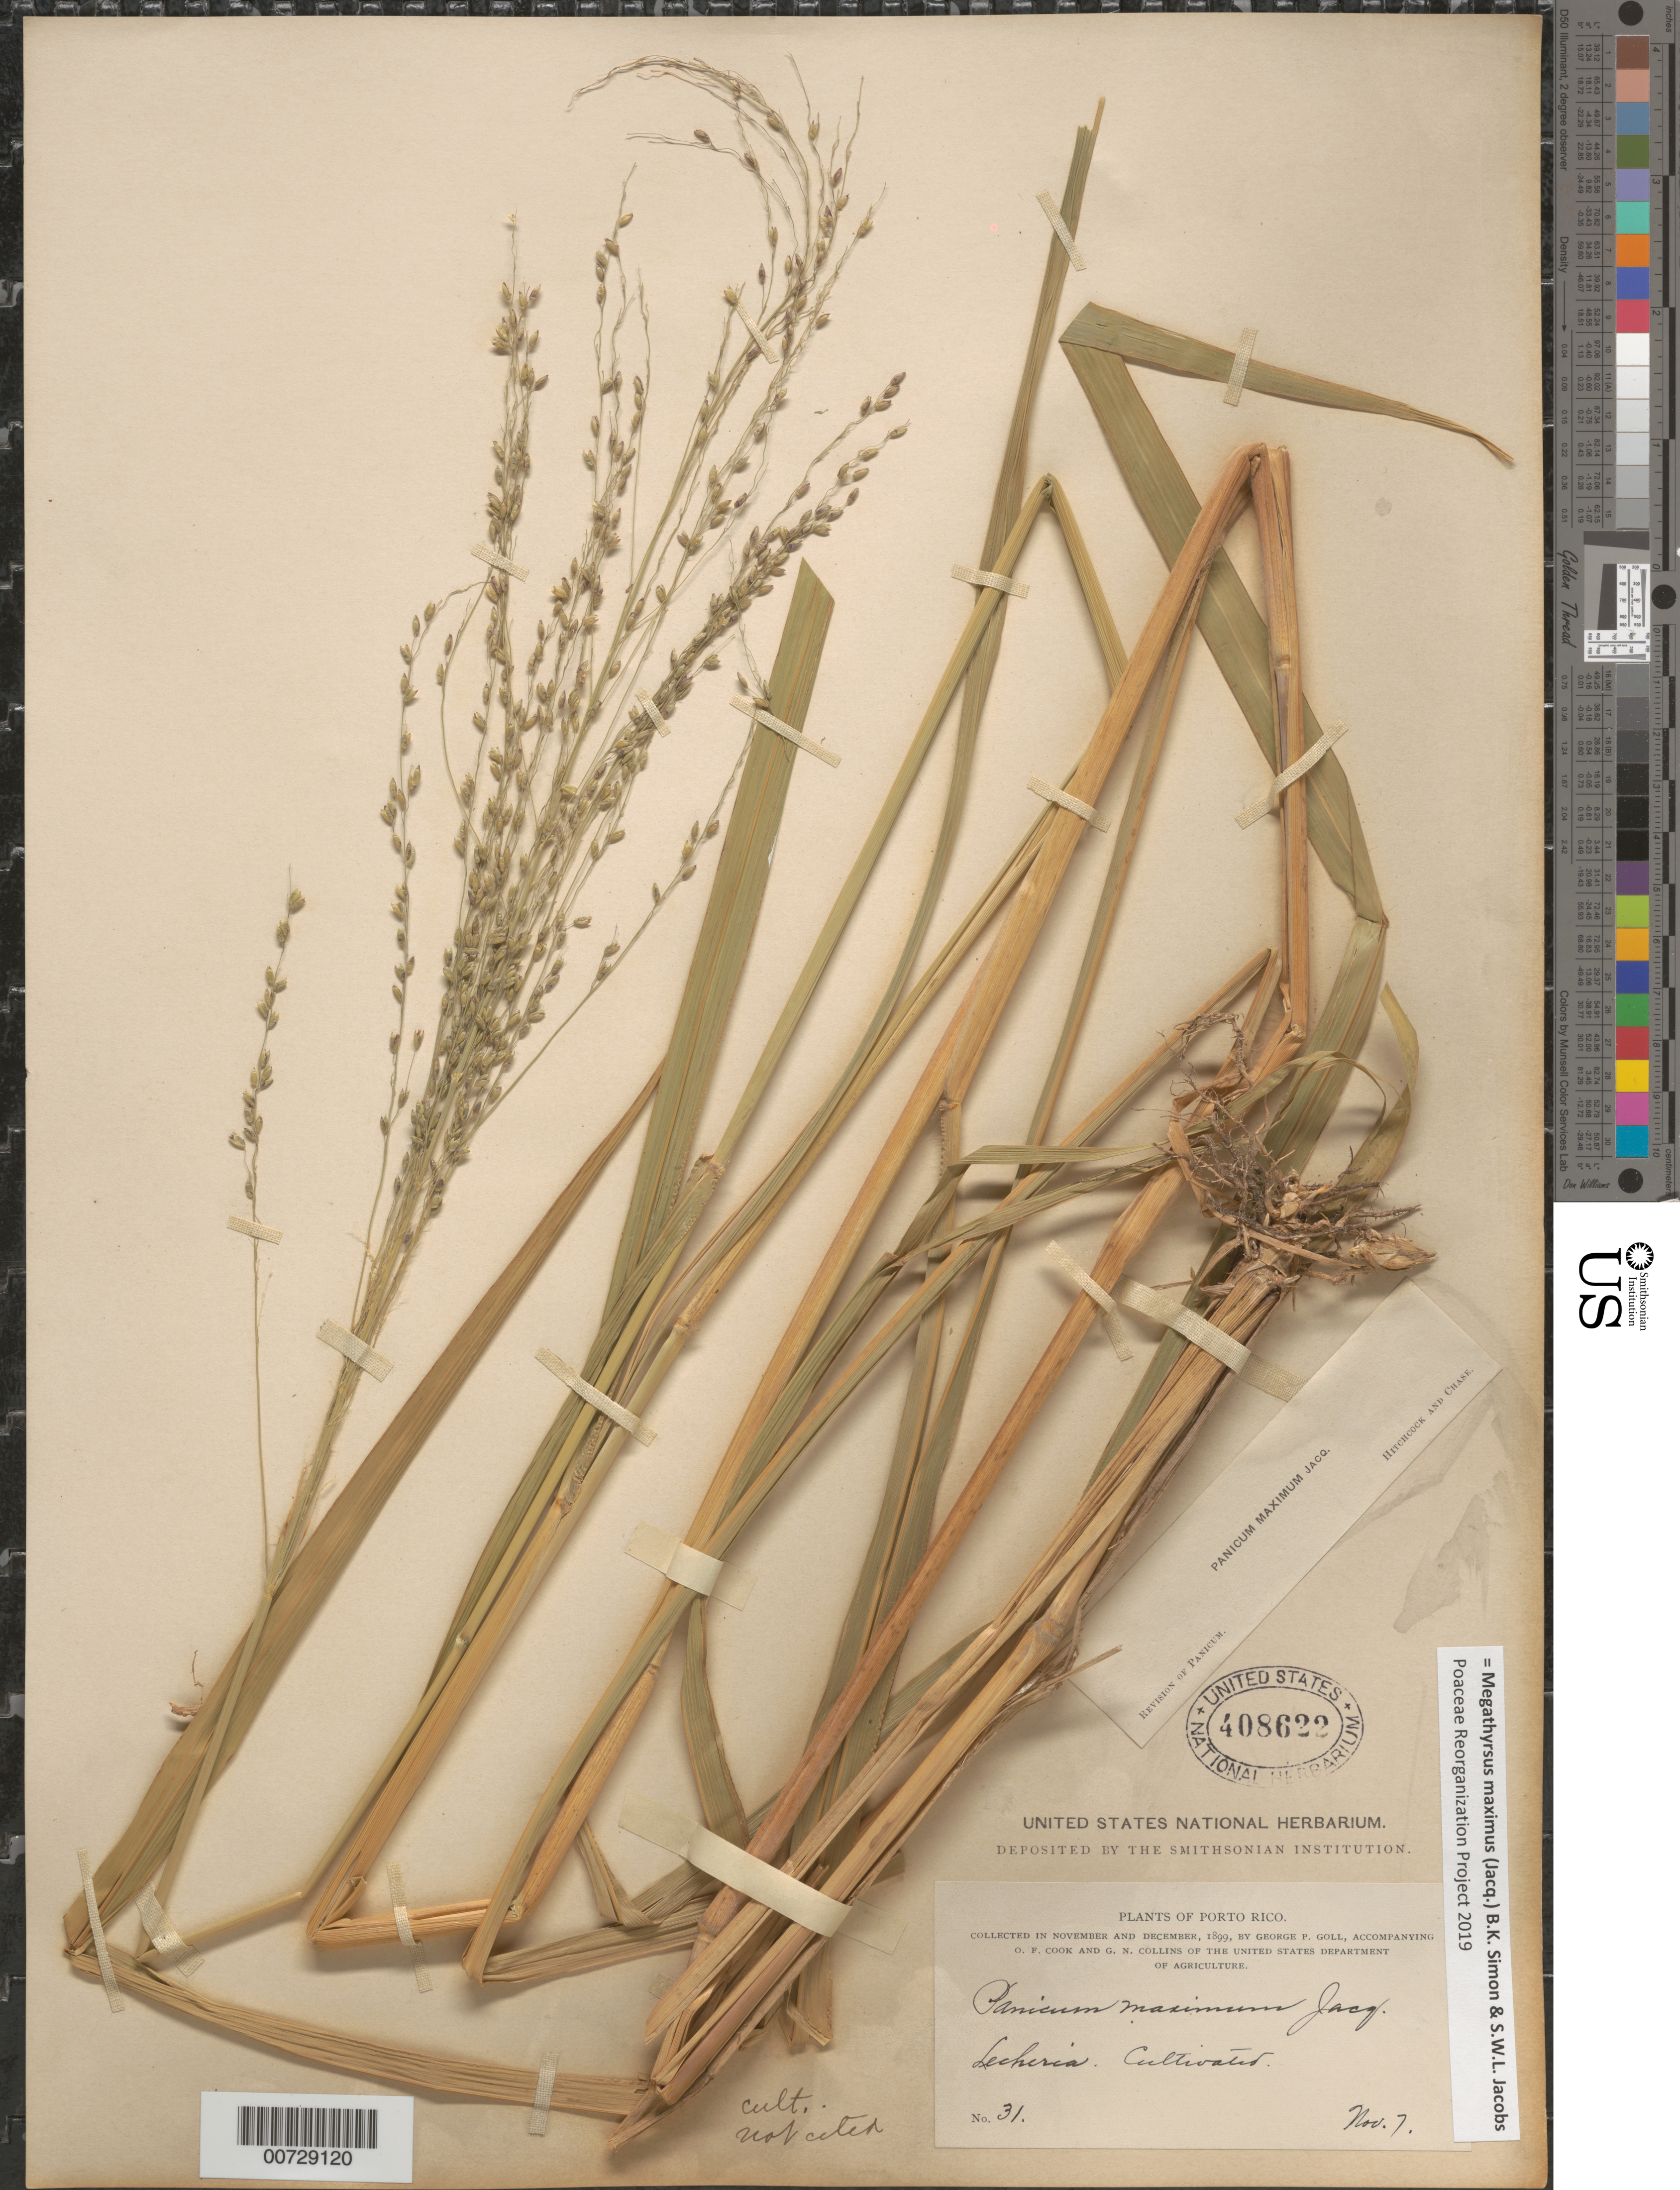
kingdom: Plantae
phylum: Tracheophyta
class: Liliopsida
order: Poales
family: Poaceae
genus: Megathyrsus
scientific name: Megathyrsus maximus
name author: (Jacq.) B.K. Simon & S.W.L. Jacobs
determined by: Hitchcock, Albert S.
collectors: G. Goll, O. F. Cook & G. N. Collins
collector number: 31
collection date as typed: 07 Nov 1899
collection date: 1899-11-07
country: Puerto Rico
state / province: San Juan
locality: Lecheria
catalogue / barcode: US 408622